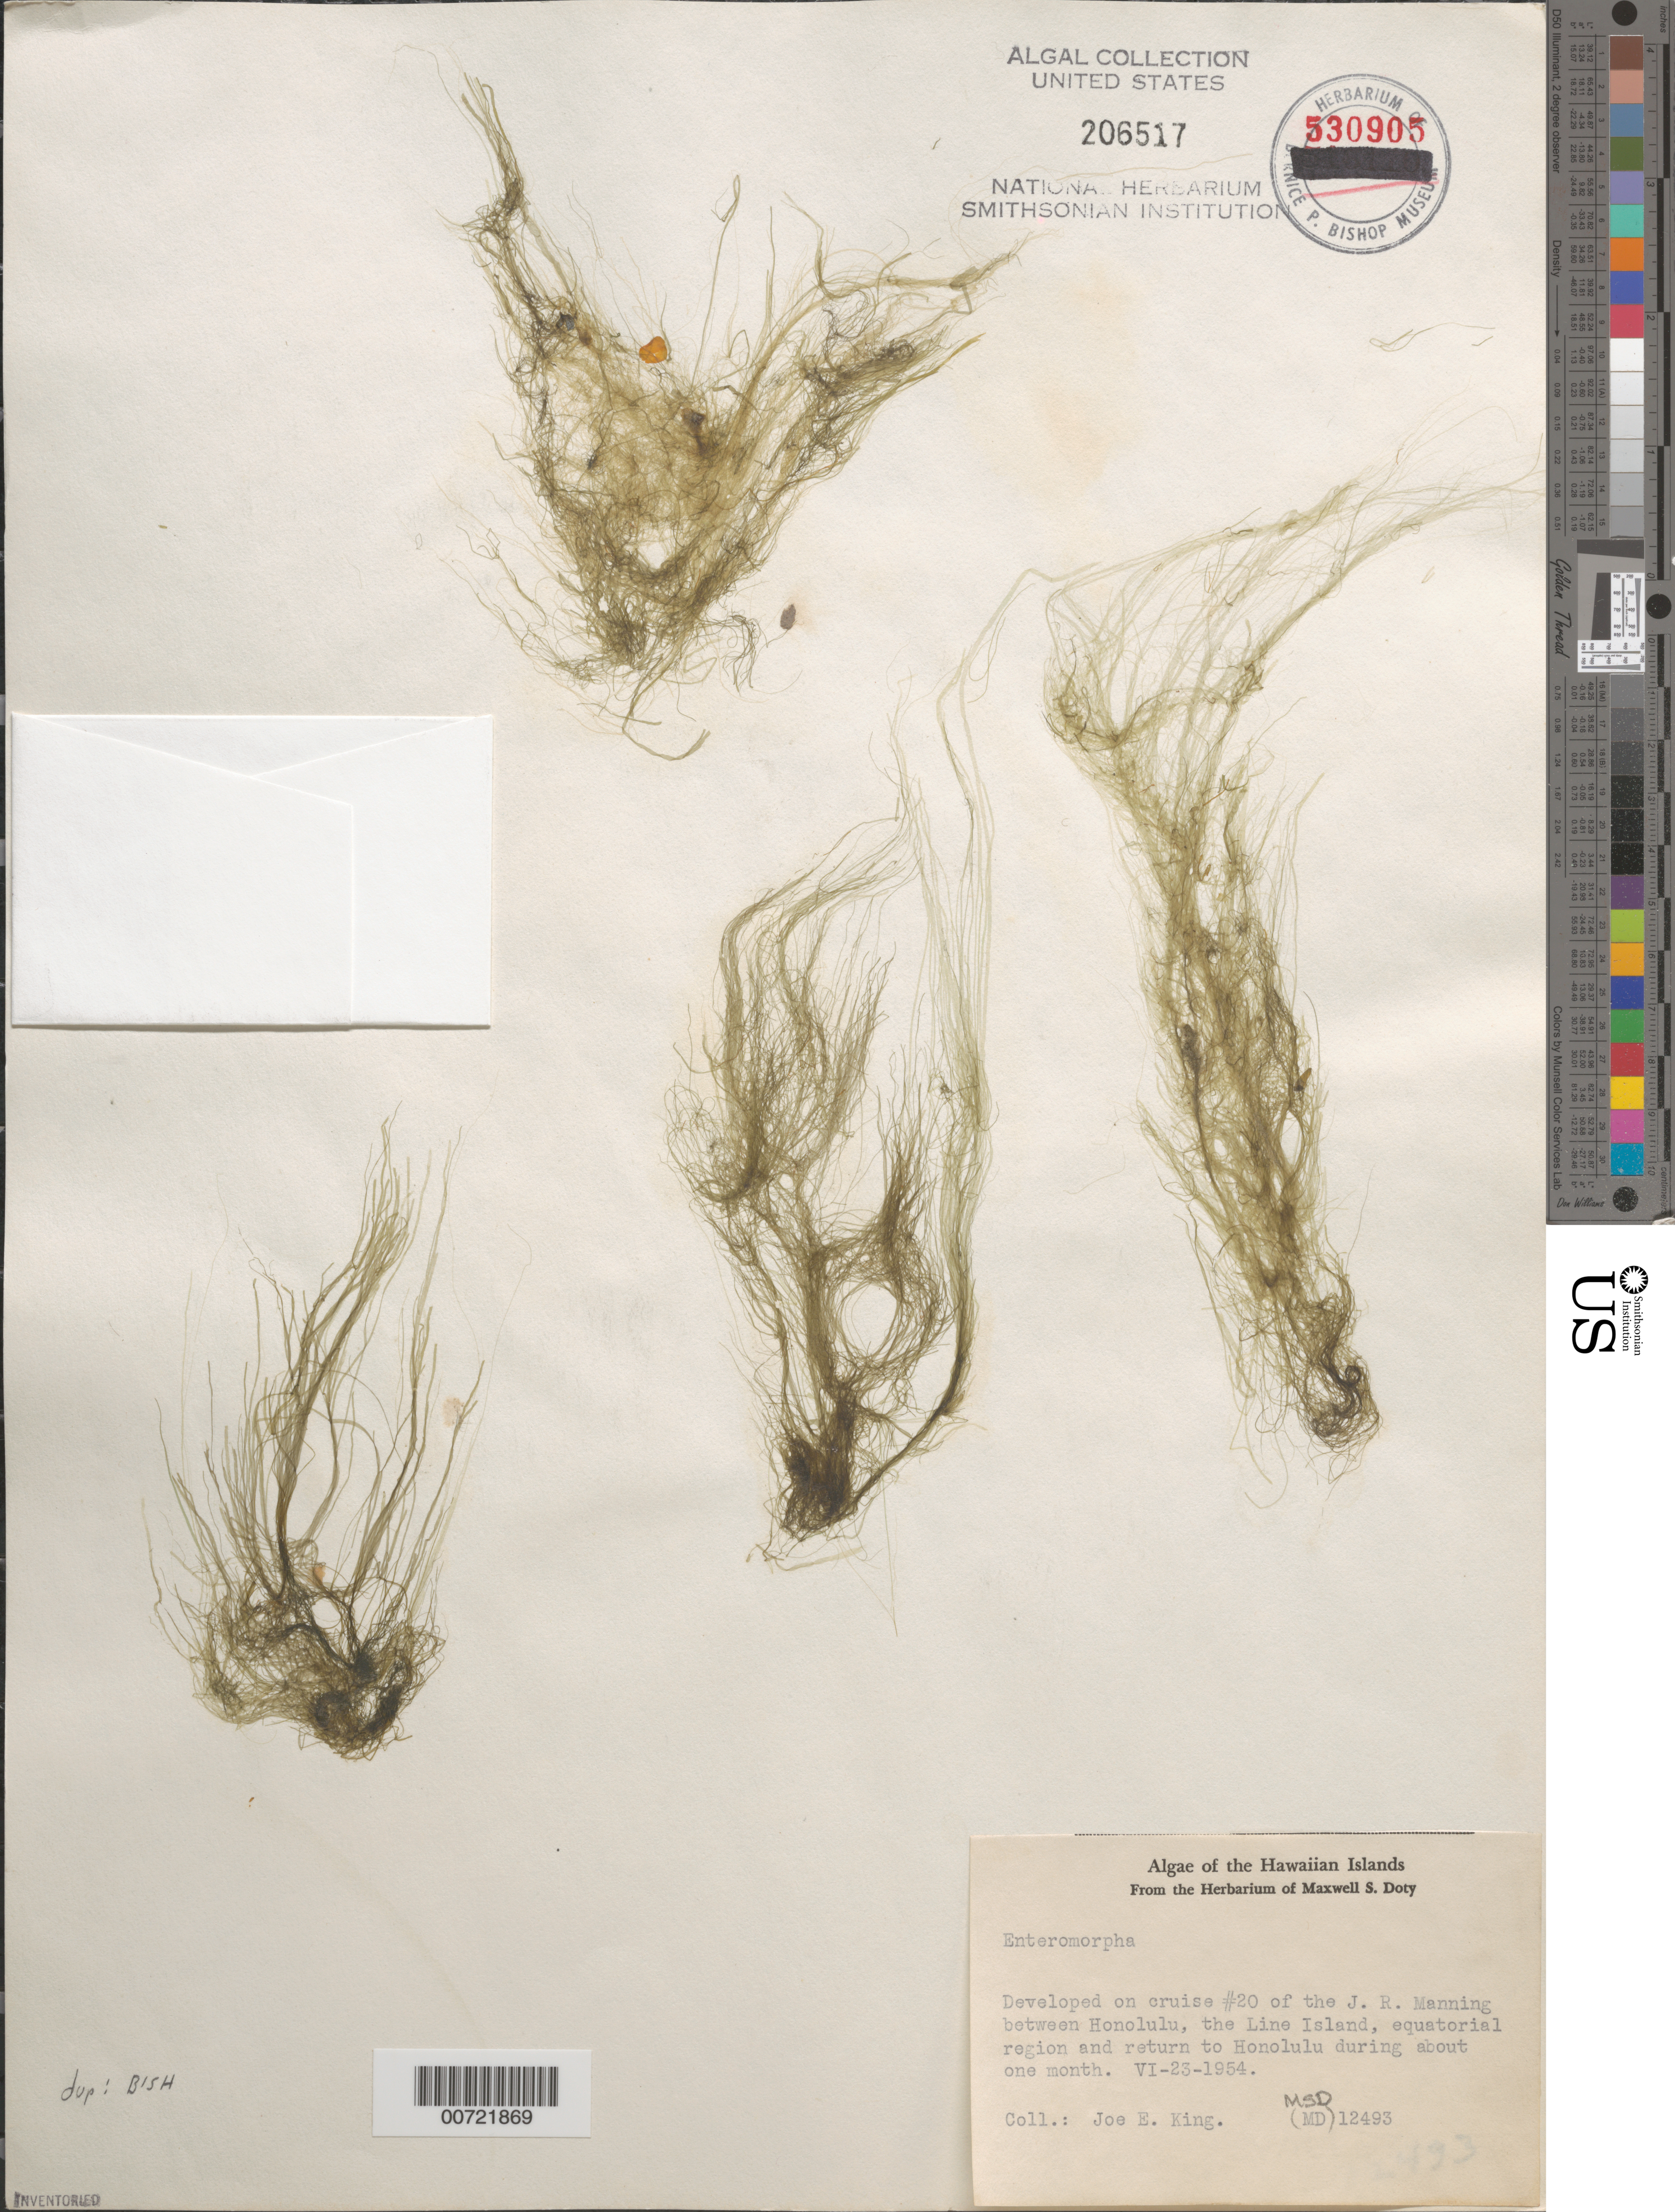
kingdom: Plantae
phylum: Chlorophyta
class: Ulvophyceae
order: Ulvales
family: Ulvaceae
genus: Ulva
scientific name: Ulva sp.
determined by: Algae name updating Project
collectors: Joe E. King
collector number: MSD 12493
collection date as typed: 23 Jun 1954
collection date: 1954-06-23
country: United States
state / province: Hawaii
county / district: Honolulu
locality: Developed on cruise 20 of the John R. Manning between Honolulu (Hawaii), the Line Islands, equatorial region and return to Honolulu during about 1 month, ending 23 June 1954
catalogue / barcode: US 206517